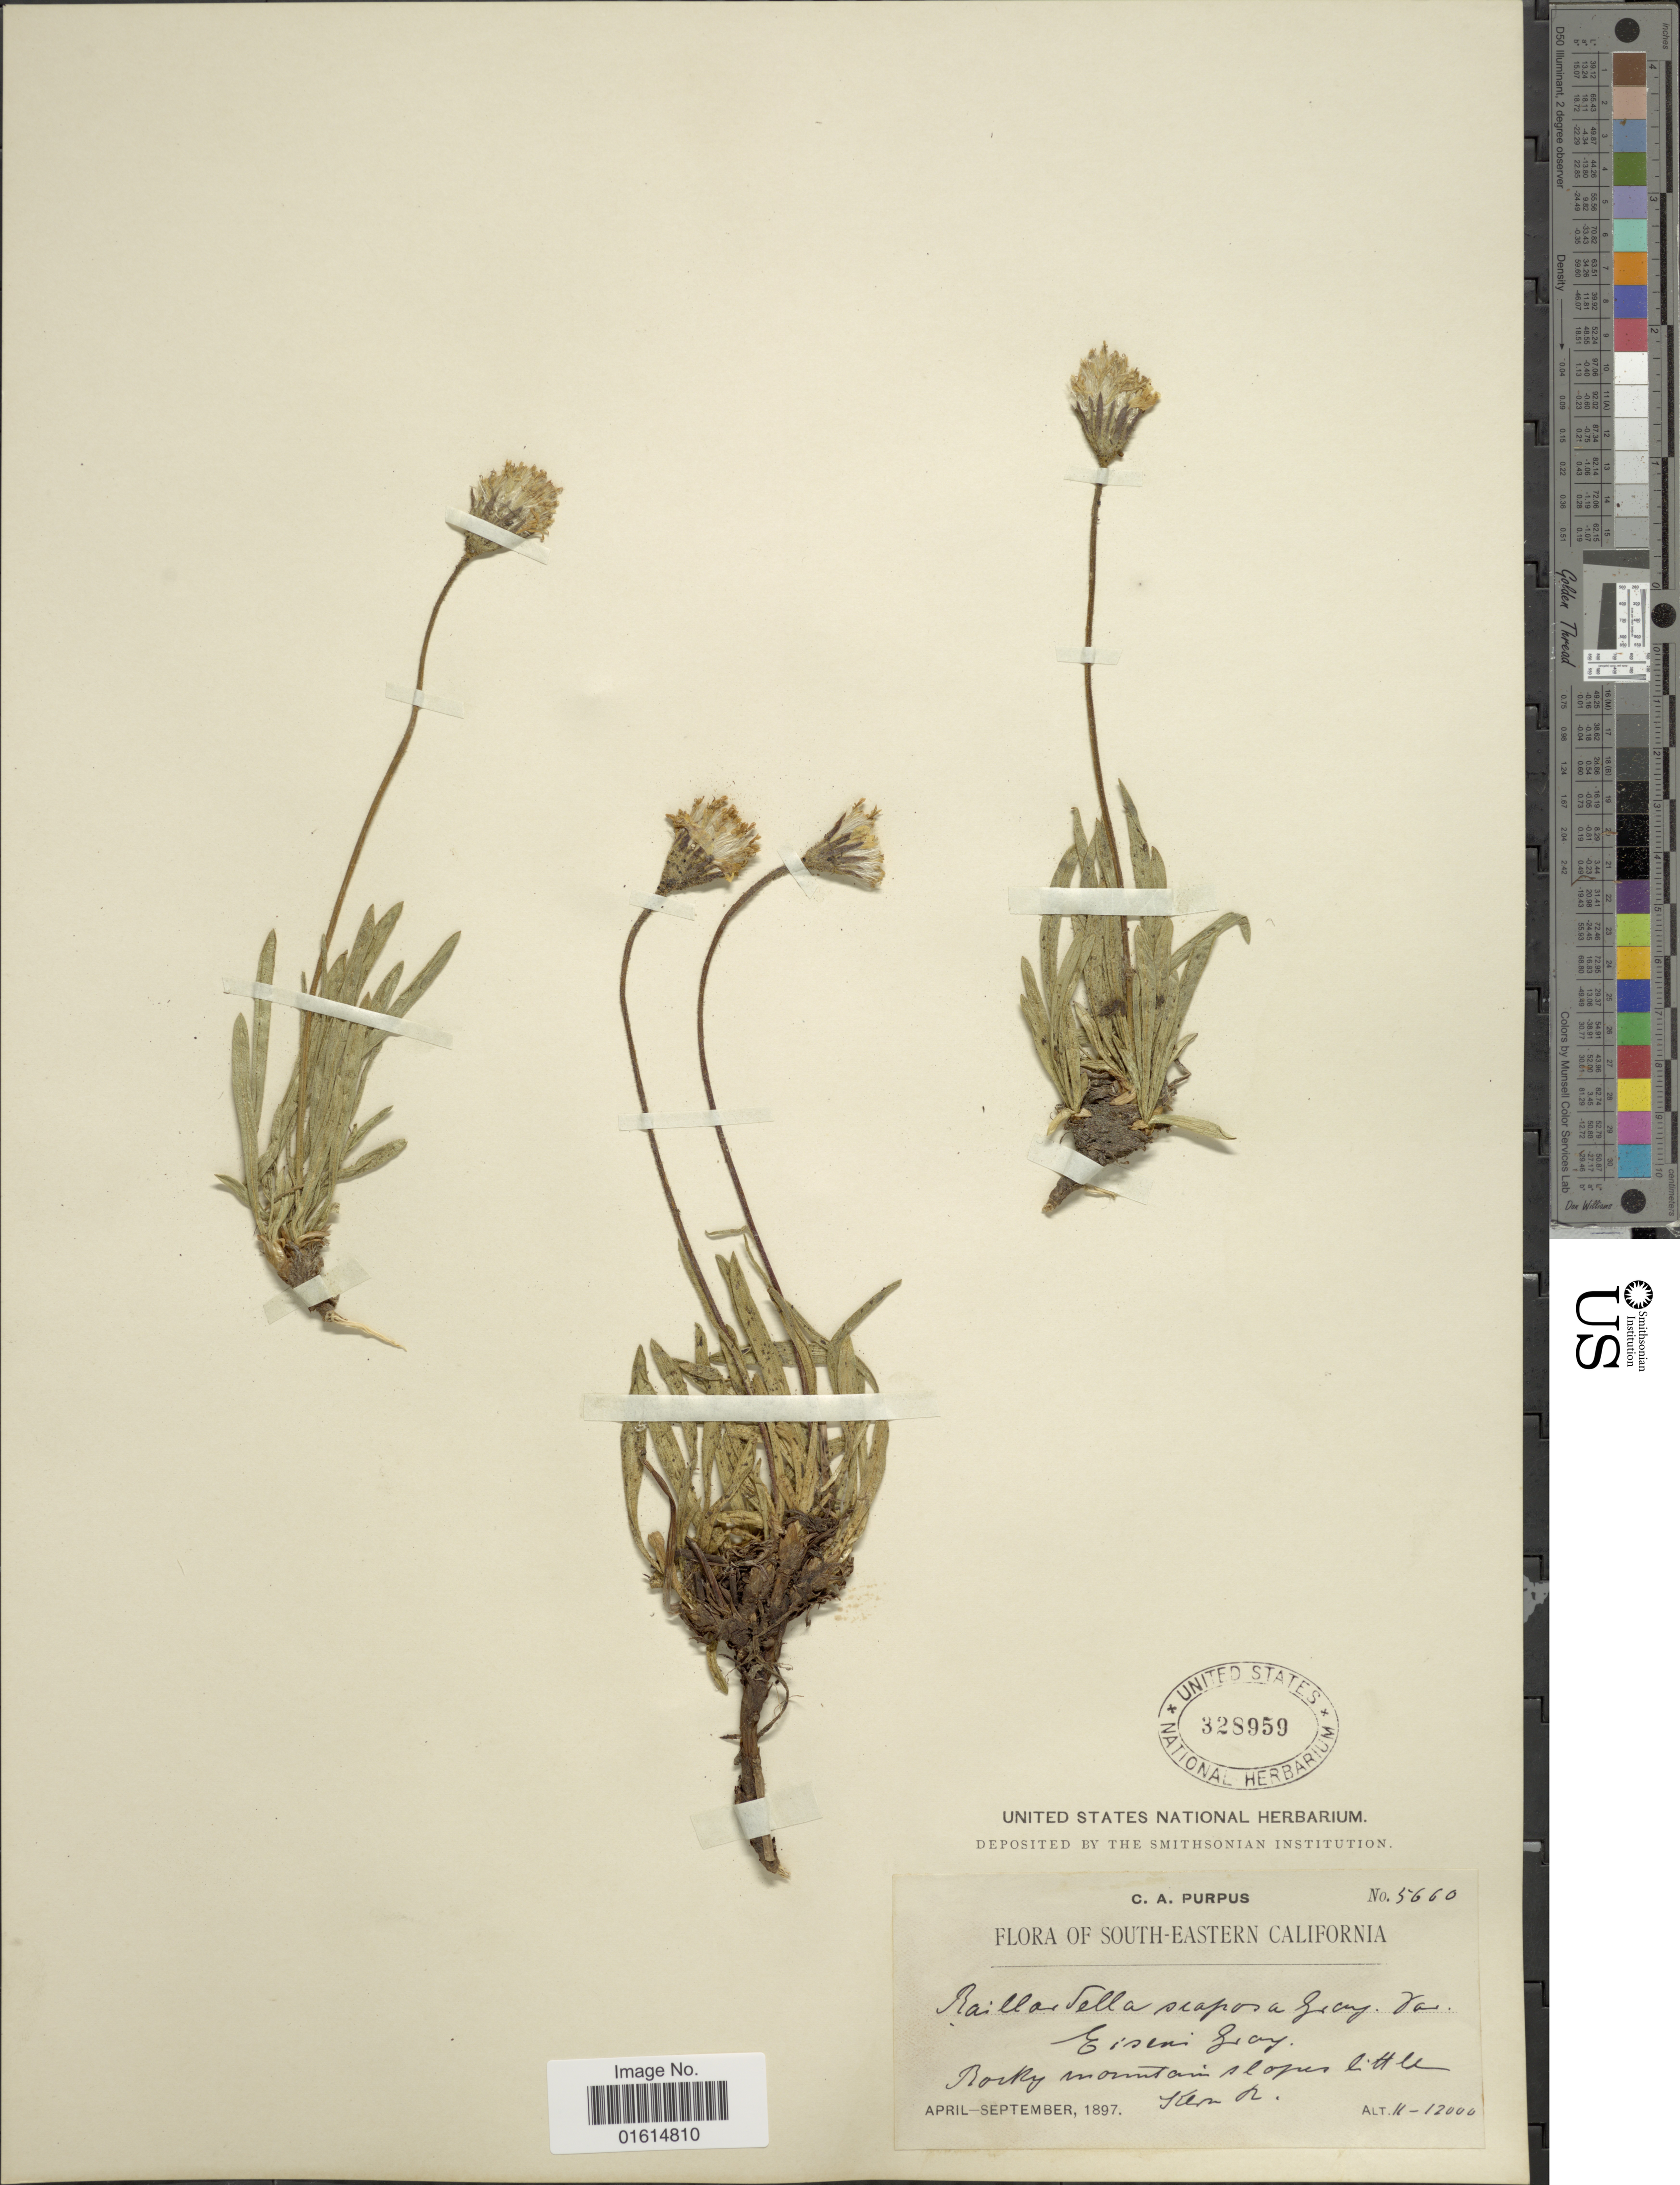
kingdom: Plantae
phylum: Tracheophyta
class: Magnoliopsida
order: Asterales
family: Asteraceae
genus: Raillardella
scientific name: Raillardella scaposa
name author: A. Gray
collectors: C. A. Purpus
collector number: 5660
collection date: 1897-04/1897-09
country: United States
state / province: California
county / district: Kern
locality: South-Eastern California, Rocky Mountain slopes, Kern R.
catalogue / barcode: US 328959